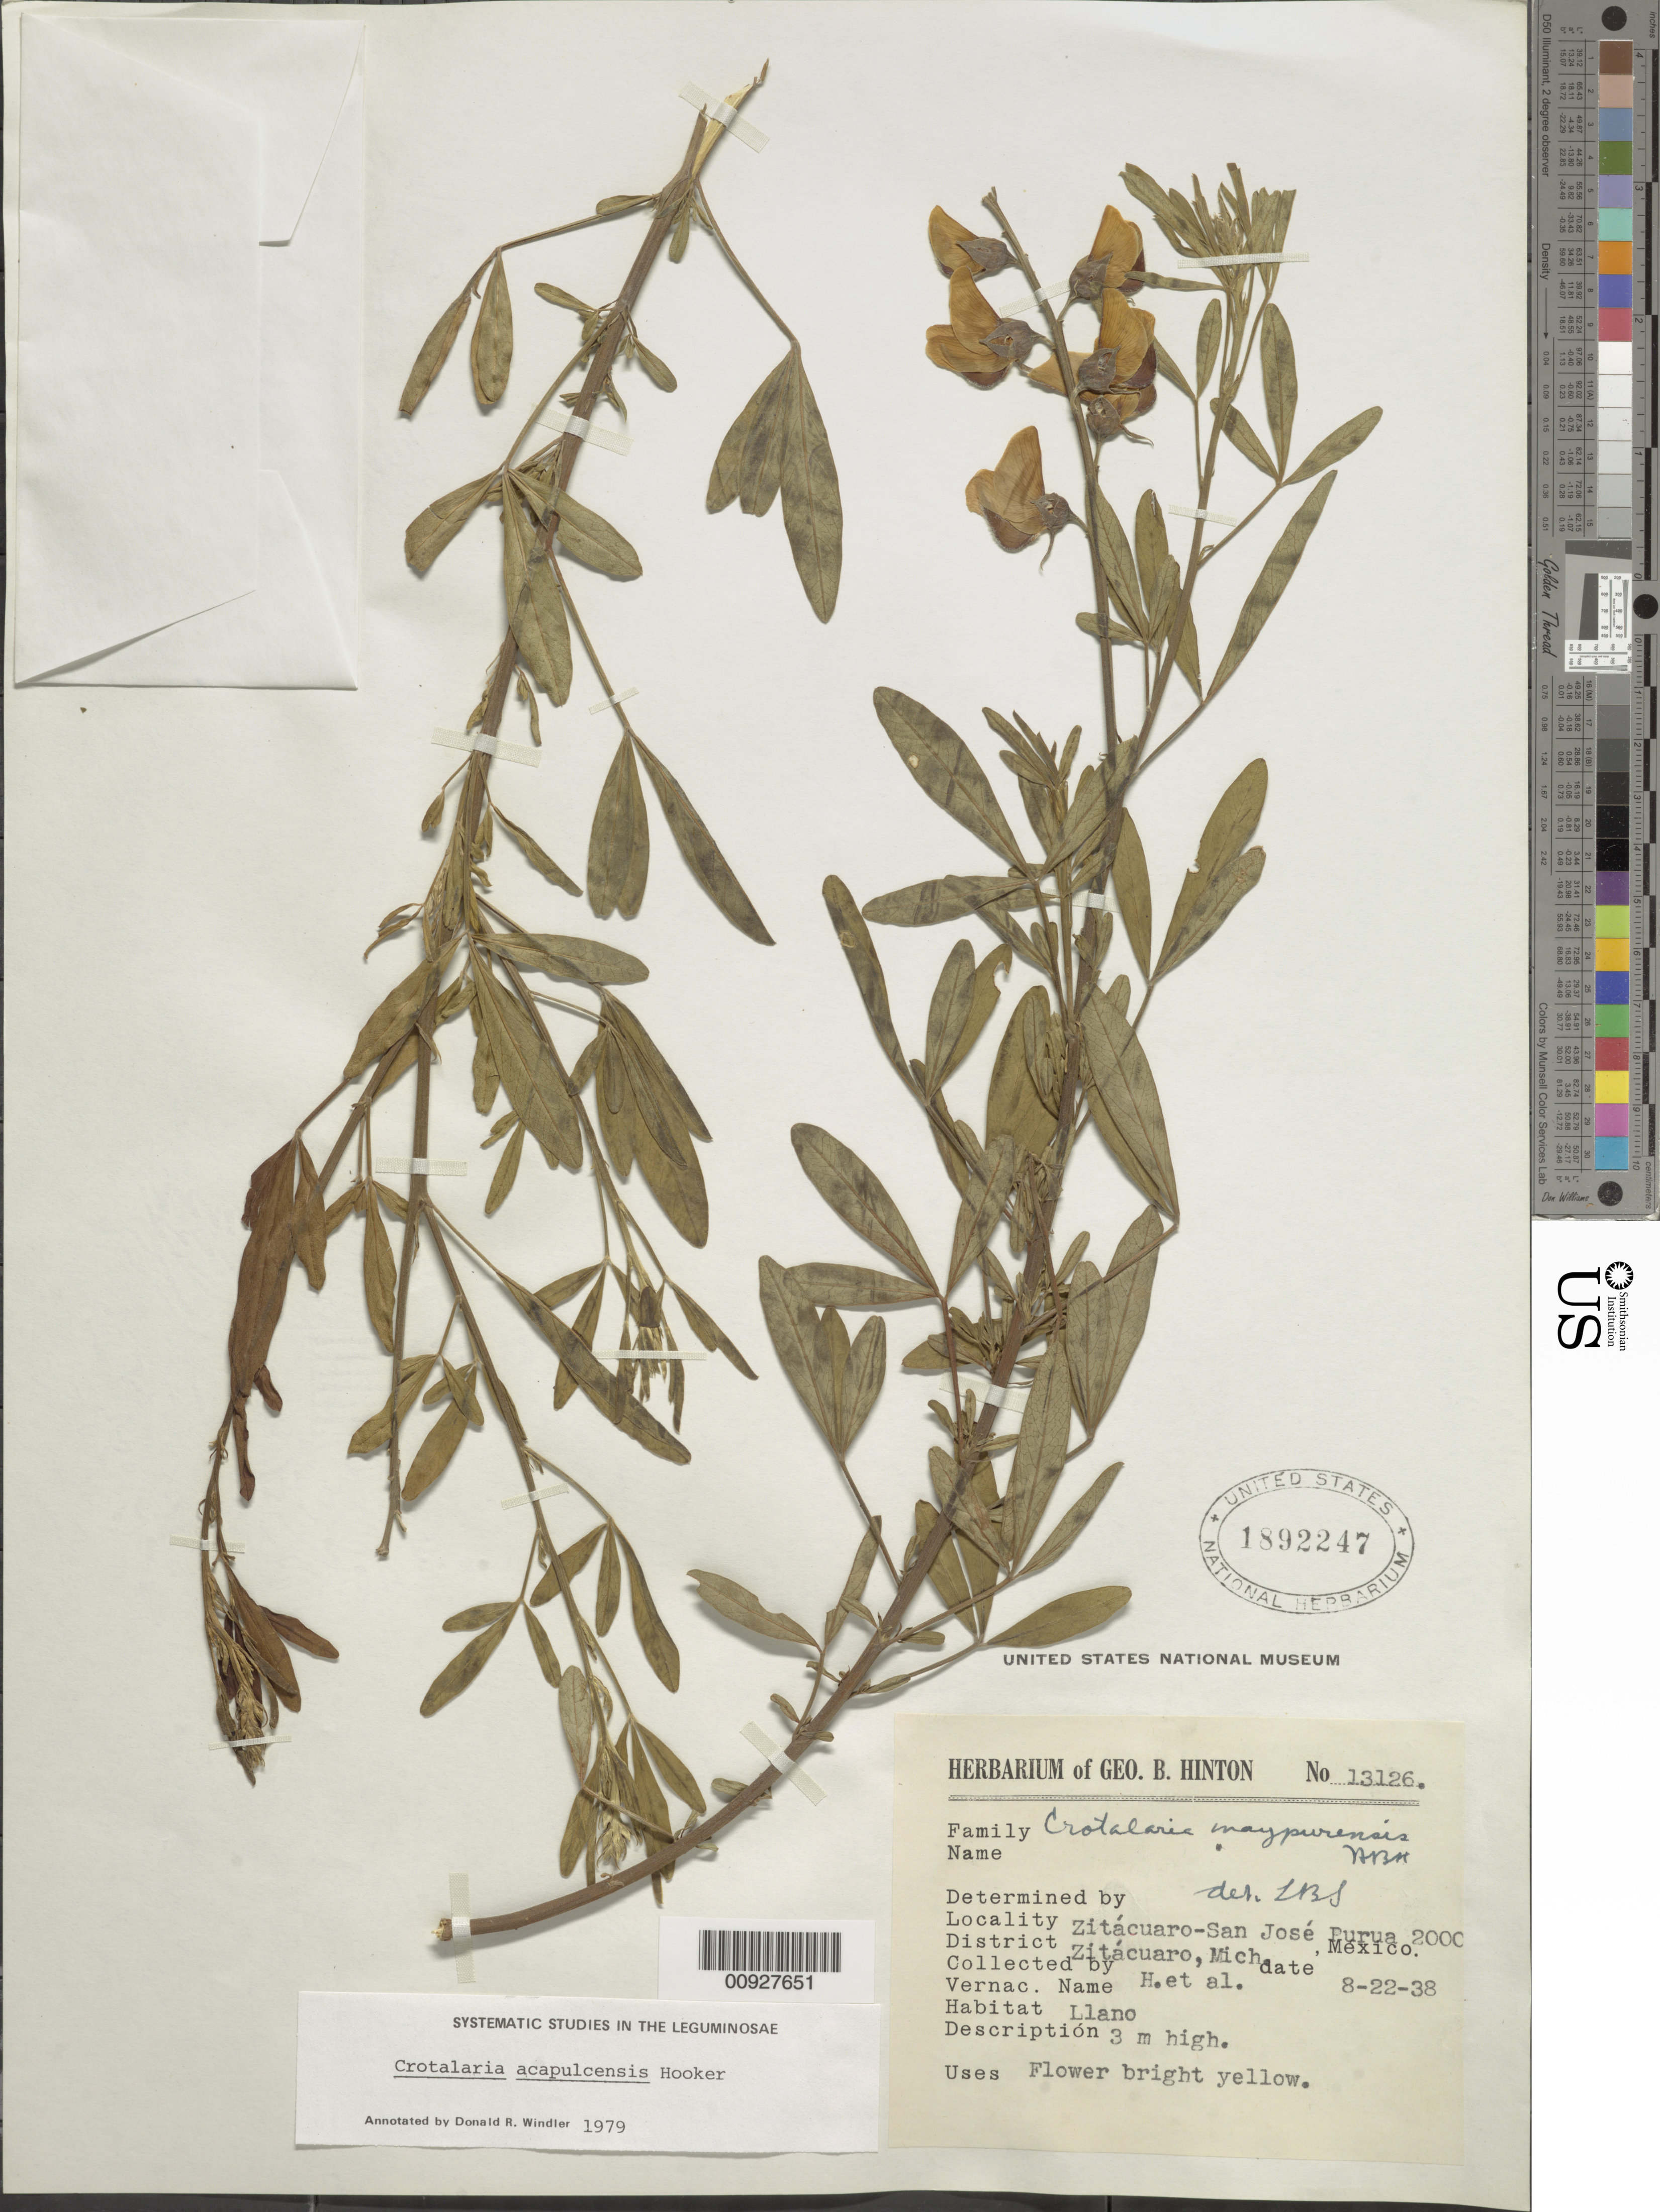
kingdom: Plantae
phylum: Tracheophyta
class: Magnoliopsida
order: Fabales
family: Fabaceae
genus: Crotalaria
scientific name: Crotalaria acapulcensis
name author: Hook. & Arn.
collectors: G. B. Hinton & et al.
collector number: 13126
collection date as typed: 22 Aug 1938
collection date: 1938-08-22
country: Mexico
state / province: Michoacán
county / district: Zitácuaro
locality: Zitácuaro - San José Purua, District Zitácuaro, Mich.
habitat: Llano.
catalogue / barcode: US 1892247